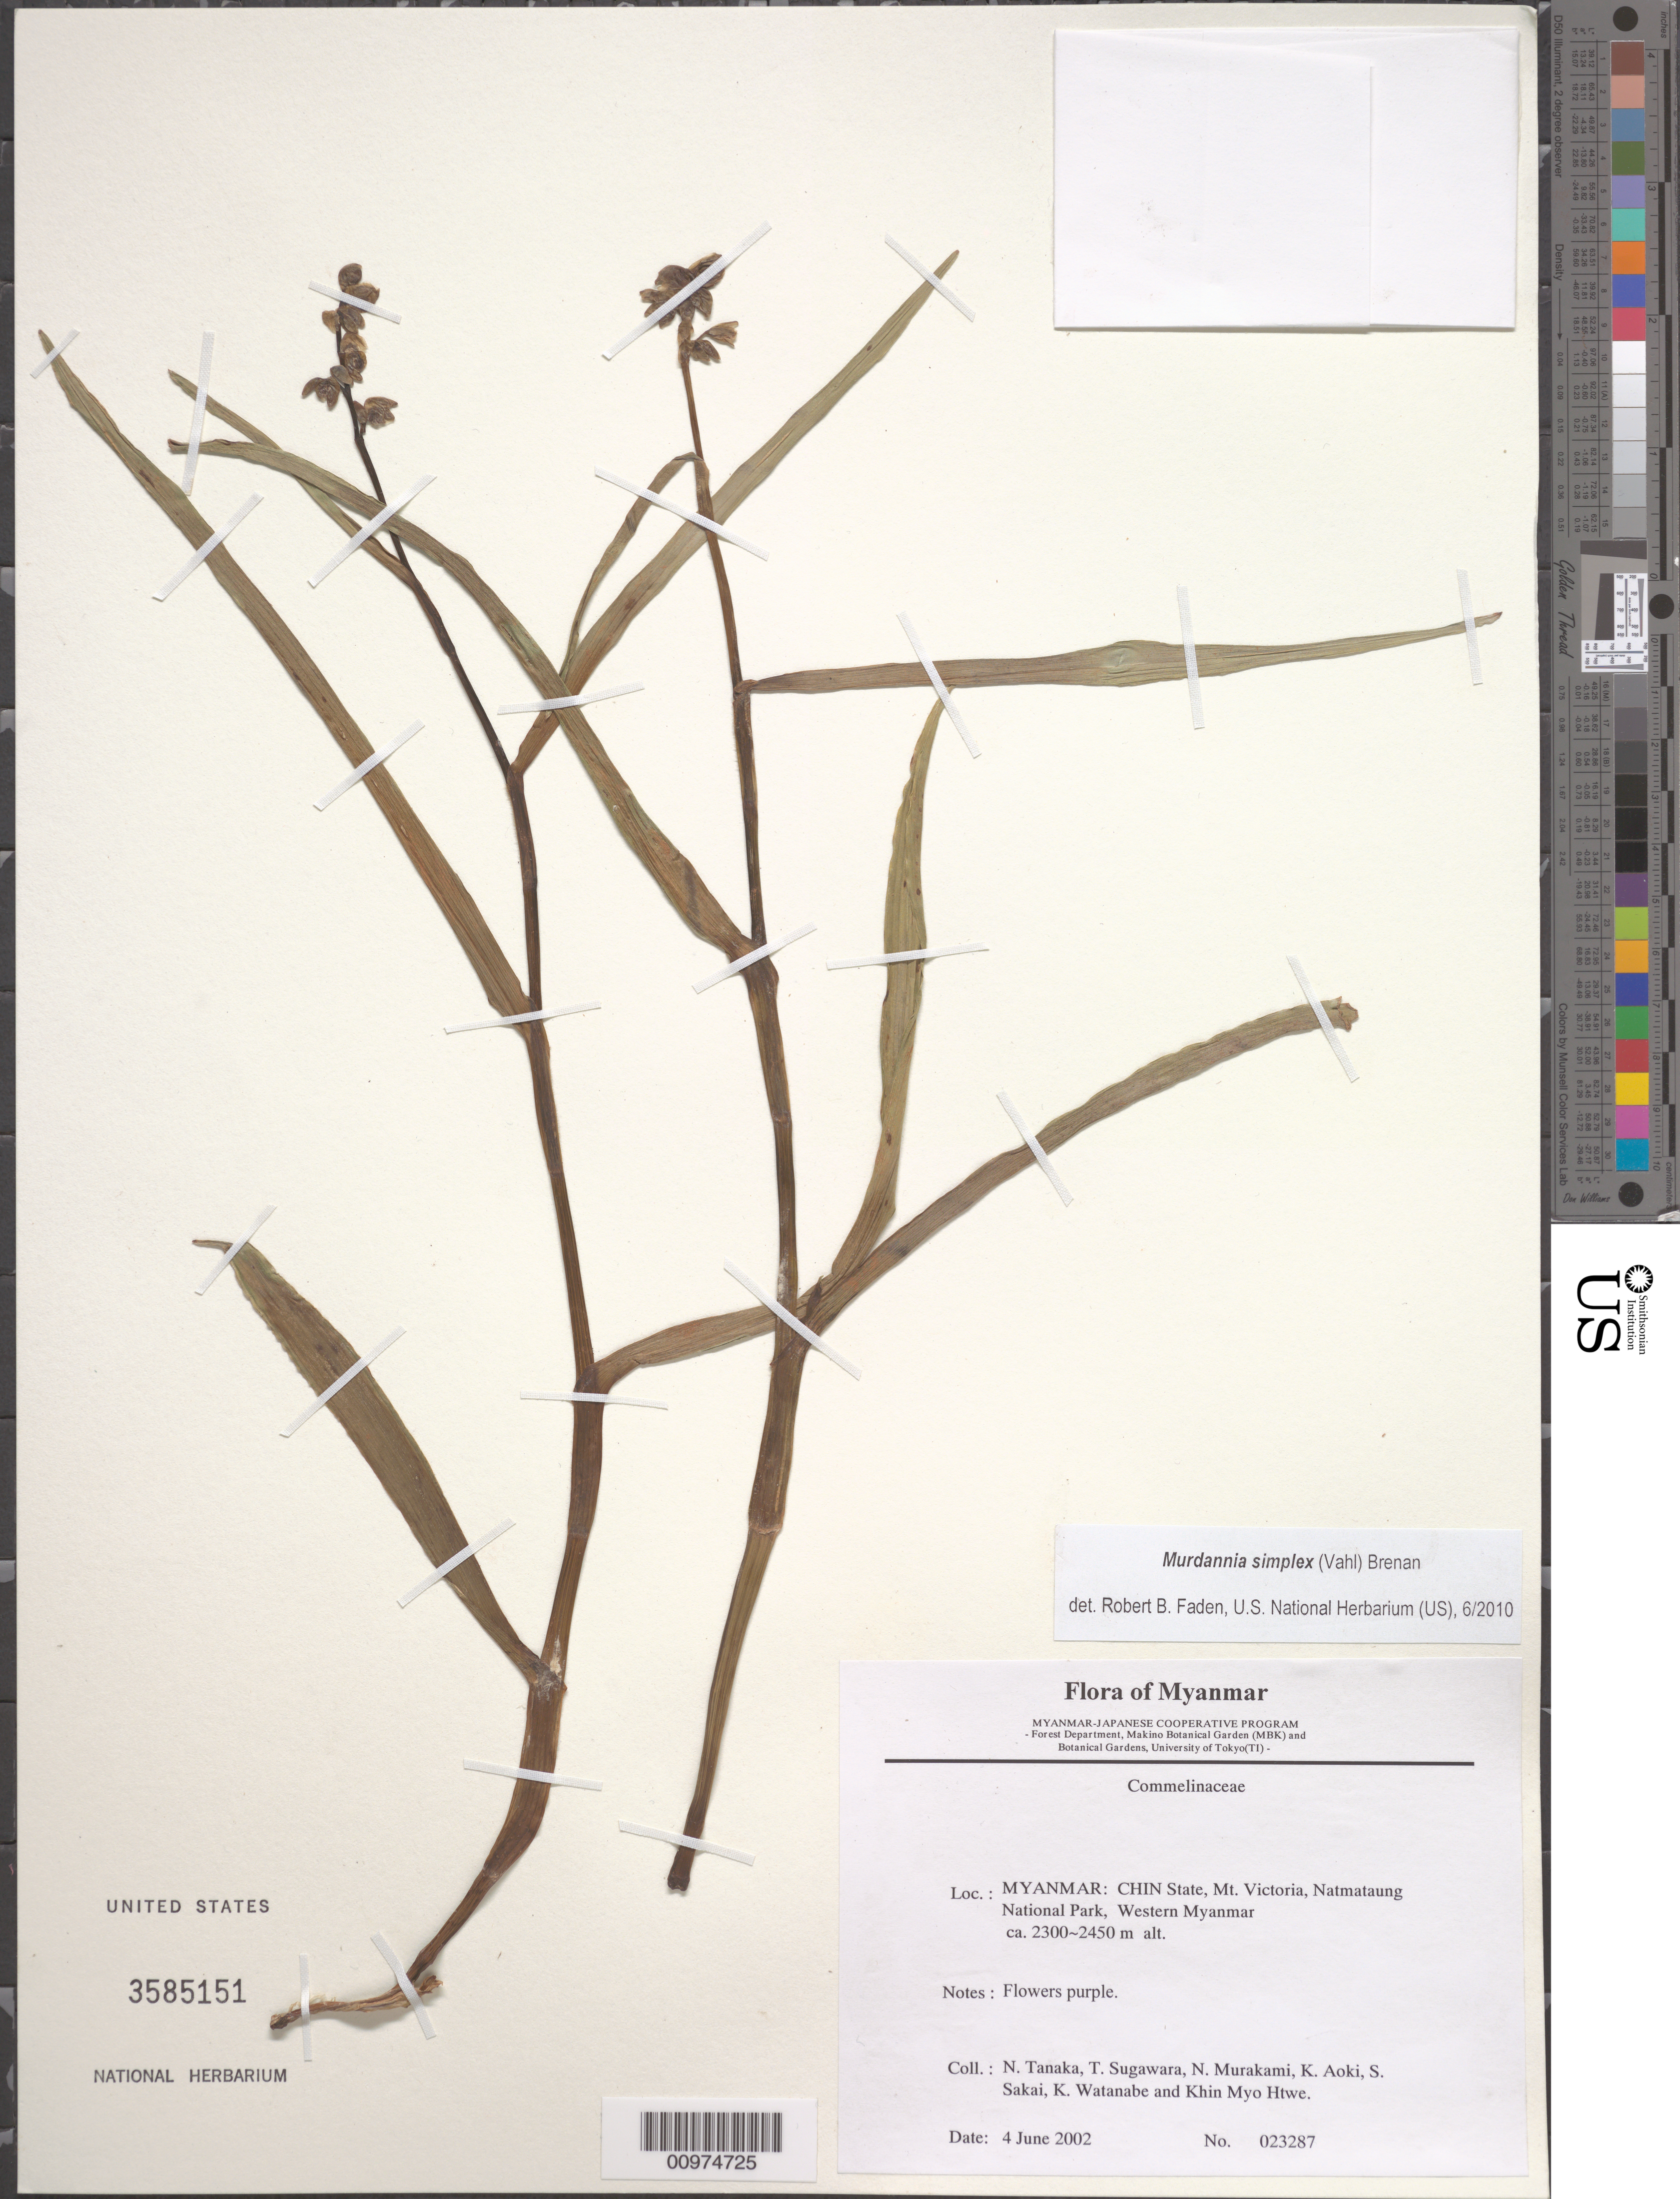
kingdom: Plantae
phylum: Tracheophyta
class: Liliopsida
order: Commelinales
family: Commelinaceae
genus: Murdannia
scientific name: Murdannia simplex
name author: (Vahl) Brenan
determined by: Faden, Robert B., (US), Smithsonian Institution - National Museum of Natural History (UNITED STATES)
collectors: N. Tanaka et al.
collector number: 023287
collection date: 2002-06-04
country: Myanmar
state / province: Chin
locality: Mt. Victoria, Natmataung National Park, Western Myanmar.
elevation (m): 2300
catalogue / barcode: US 3585151